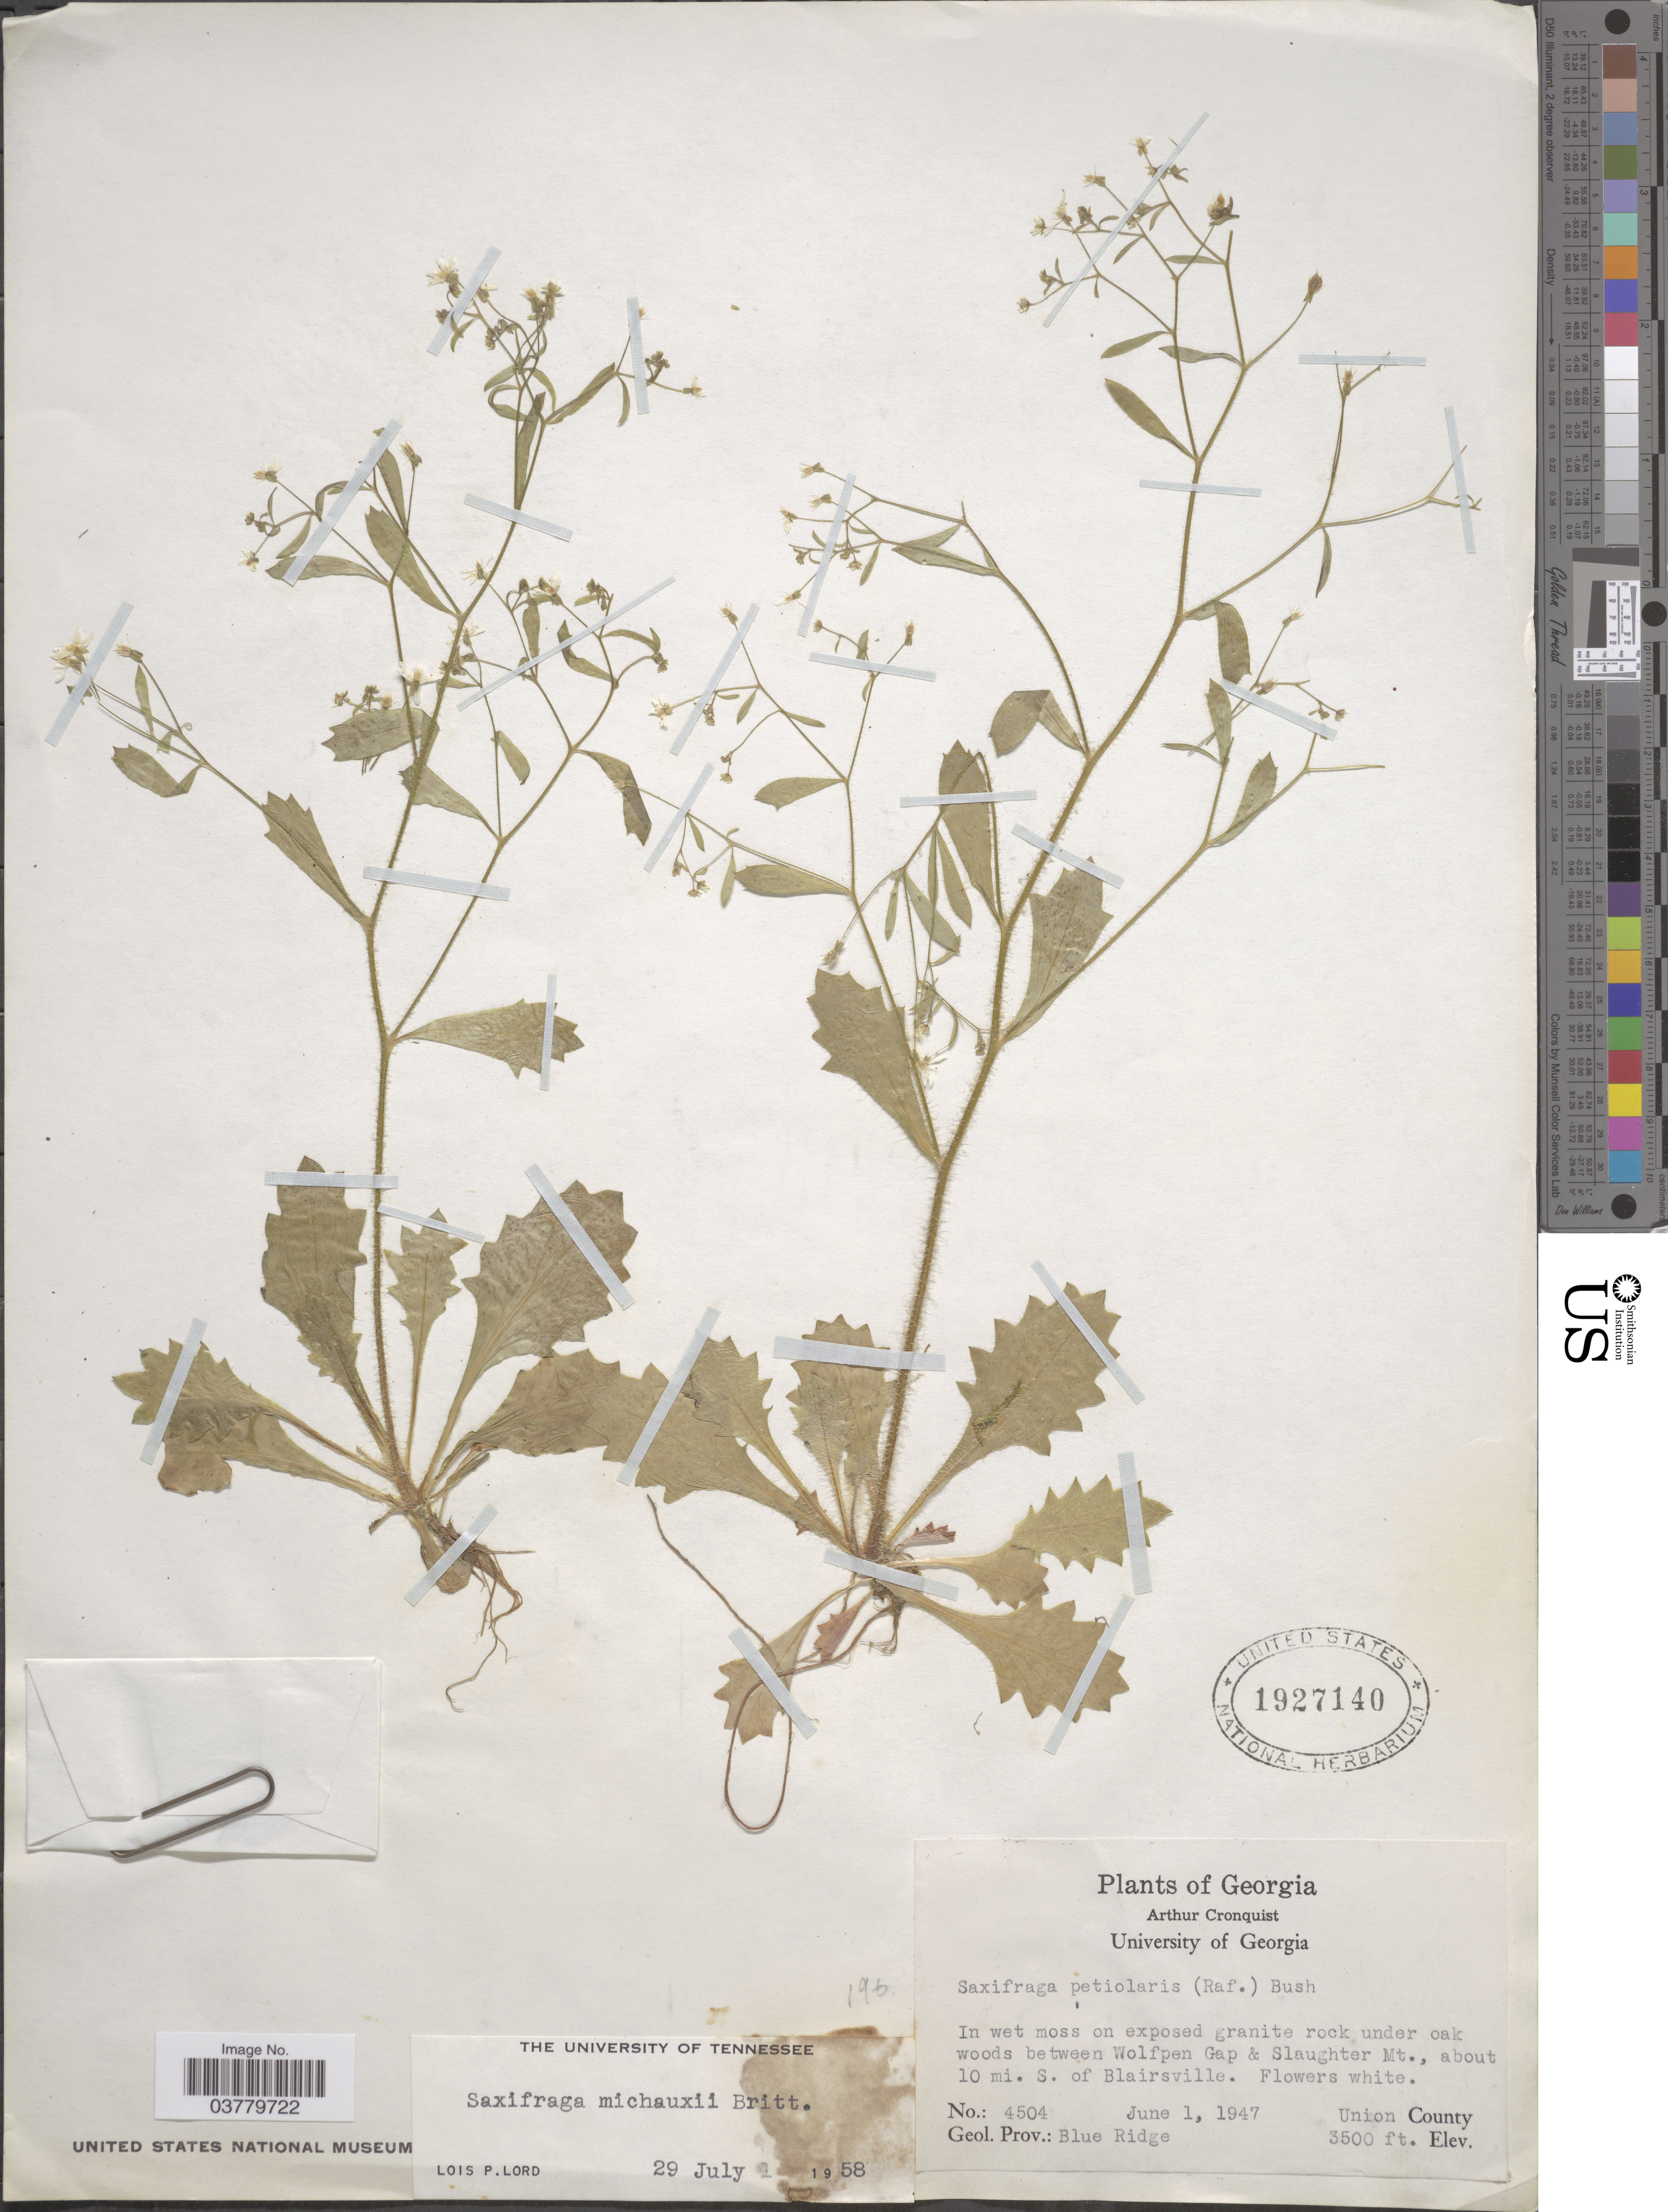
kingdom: Plantae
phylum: Tracheophyta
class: Magnoliopsida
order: Saxifragales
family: Saxifragaceae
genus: Micranthes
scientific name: Micranthes petiolaris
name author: (Raf.) Bush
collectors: A. J. Cronquist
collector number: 4504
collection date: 1947-06-01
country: United States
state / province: Georgia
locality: Under oak woods between Wolfpen Gap & Slaughter Mt., about 10 mi. S. of Blairsville. Union County. Geol. Prov.: Blue Ridge.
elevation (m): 1067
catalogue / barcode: US 1927140